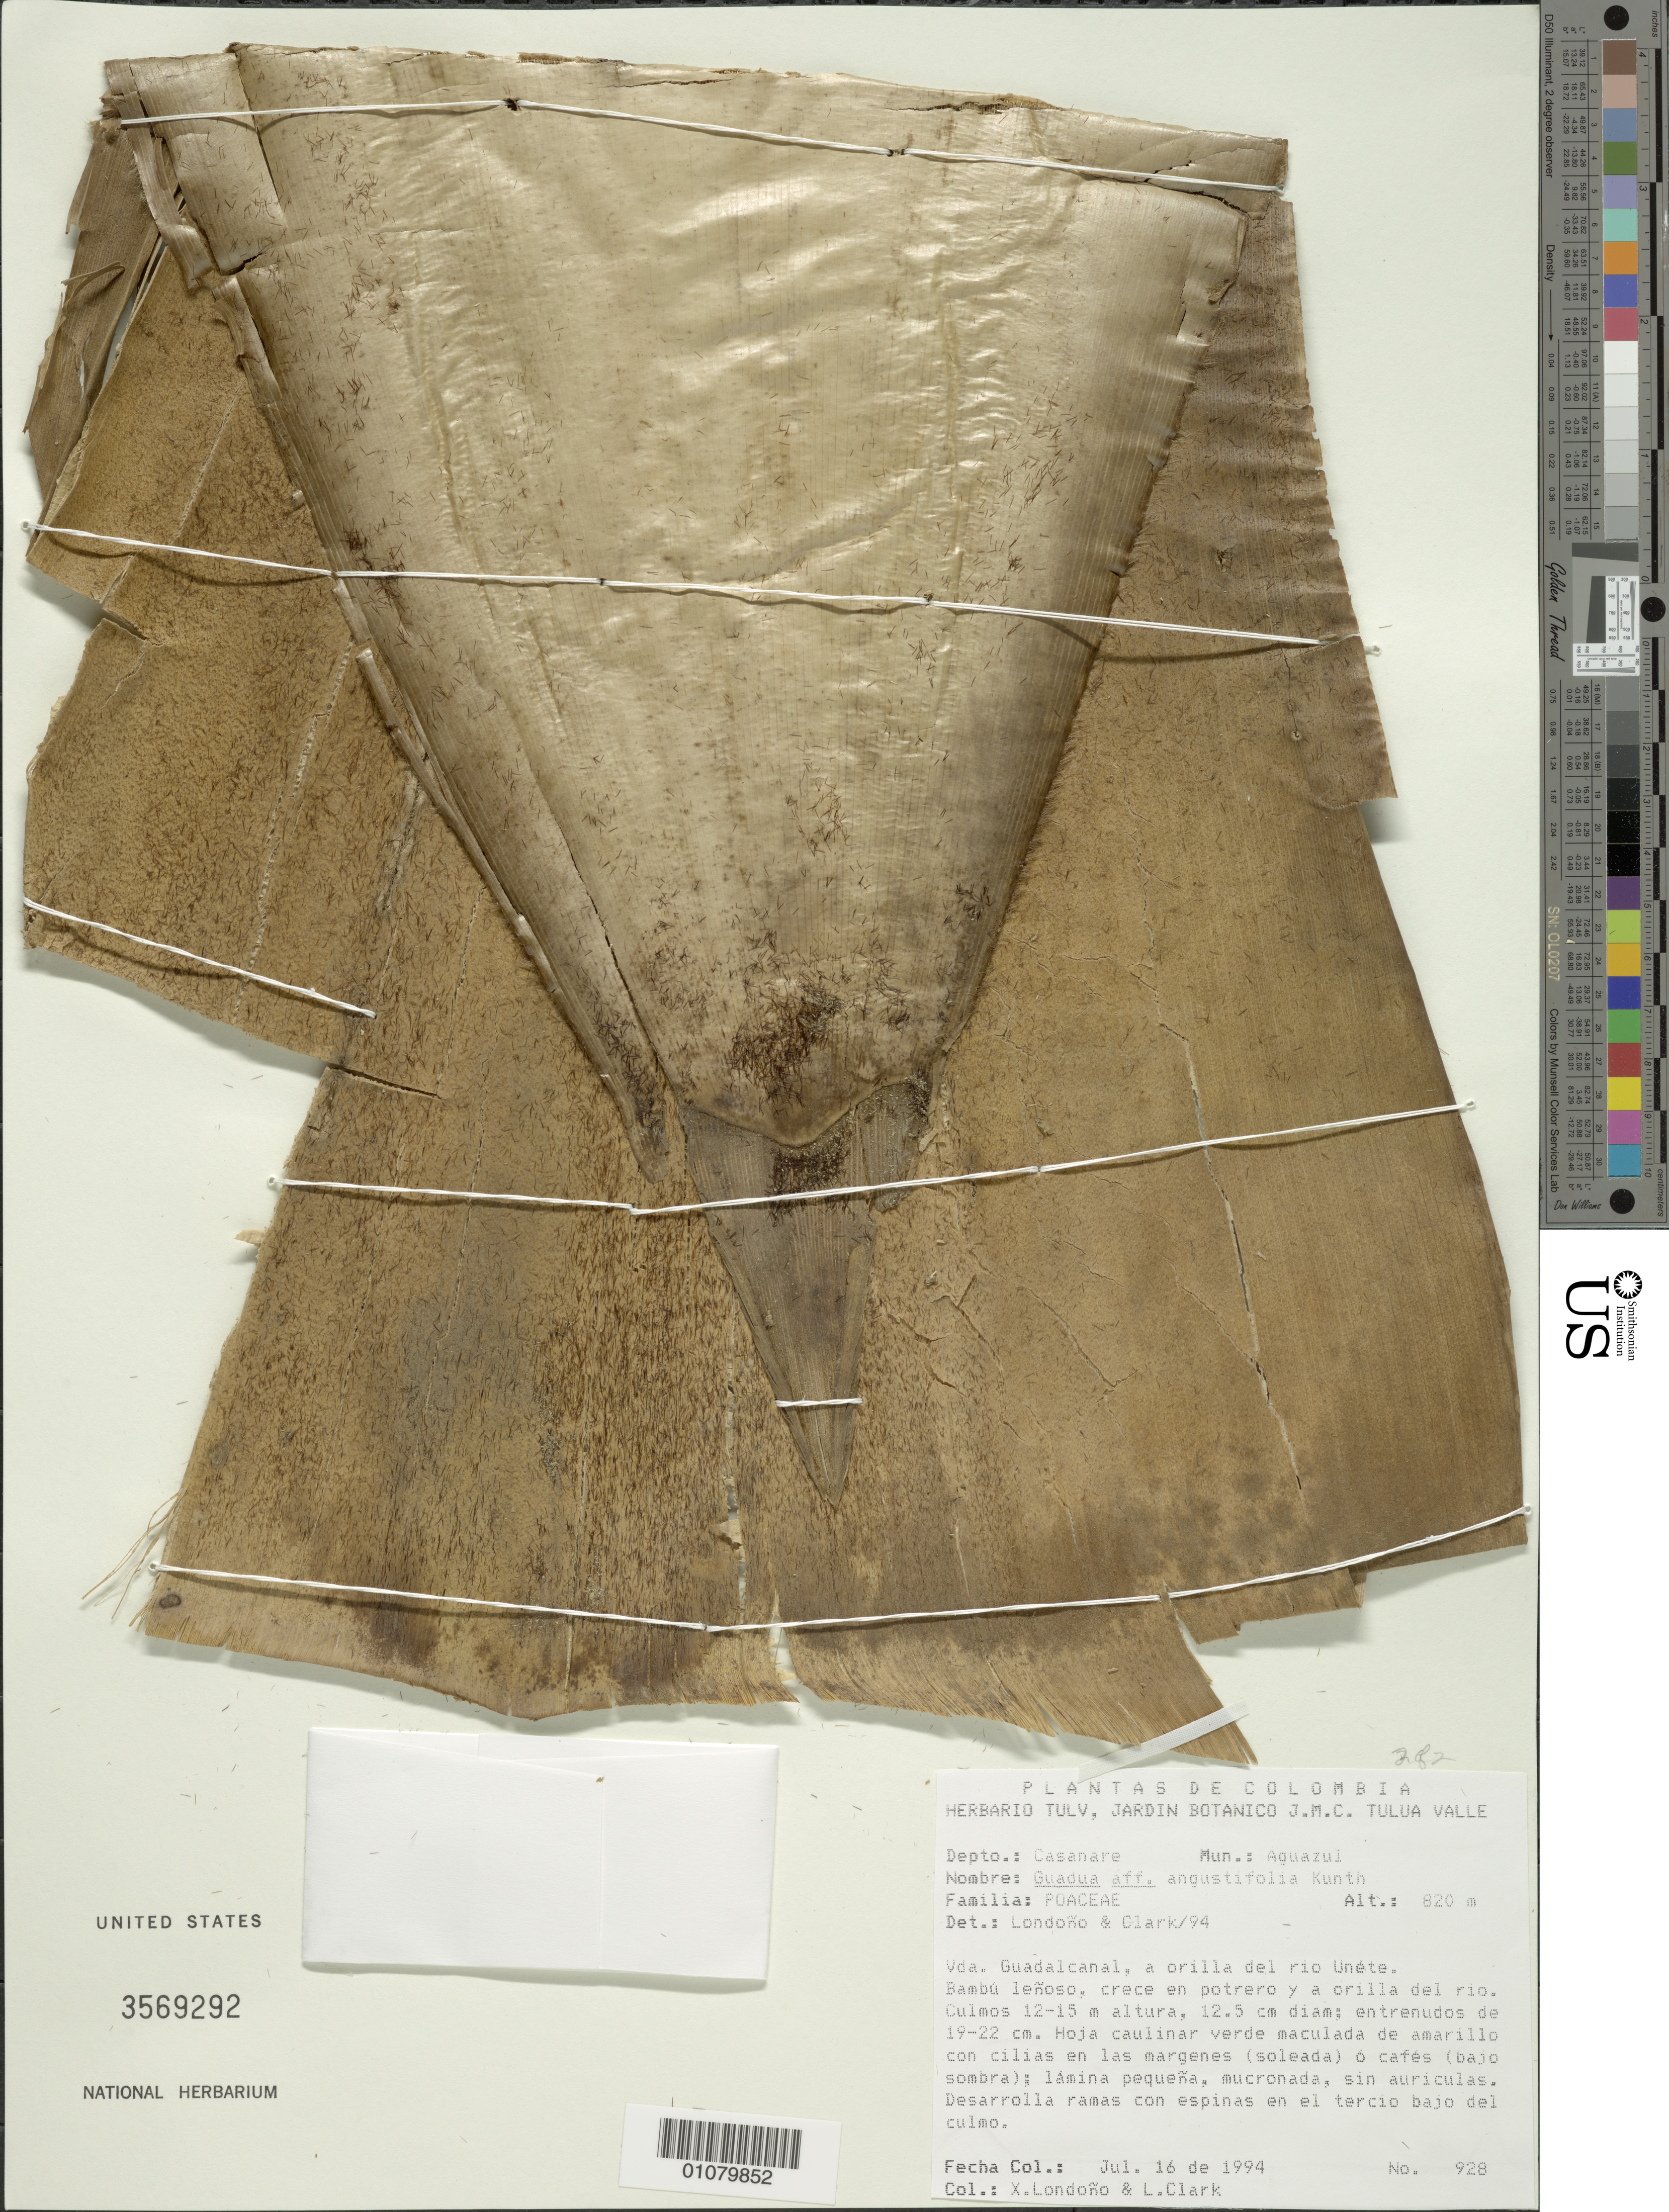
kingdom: Plantae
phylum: Tracheophyta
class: Liliopsida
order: Poales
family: Poaceae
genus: Guadua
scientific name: Guadua angustifolia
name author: Kunth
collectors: X. Londoño & L. Clark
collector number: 928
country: Colombia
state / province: Casanare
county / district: Aquazul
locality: Vda. Guadalcanal, a orilla del Rio Unete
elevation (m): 820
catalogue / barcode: US 3569292